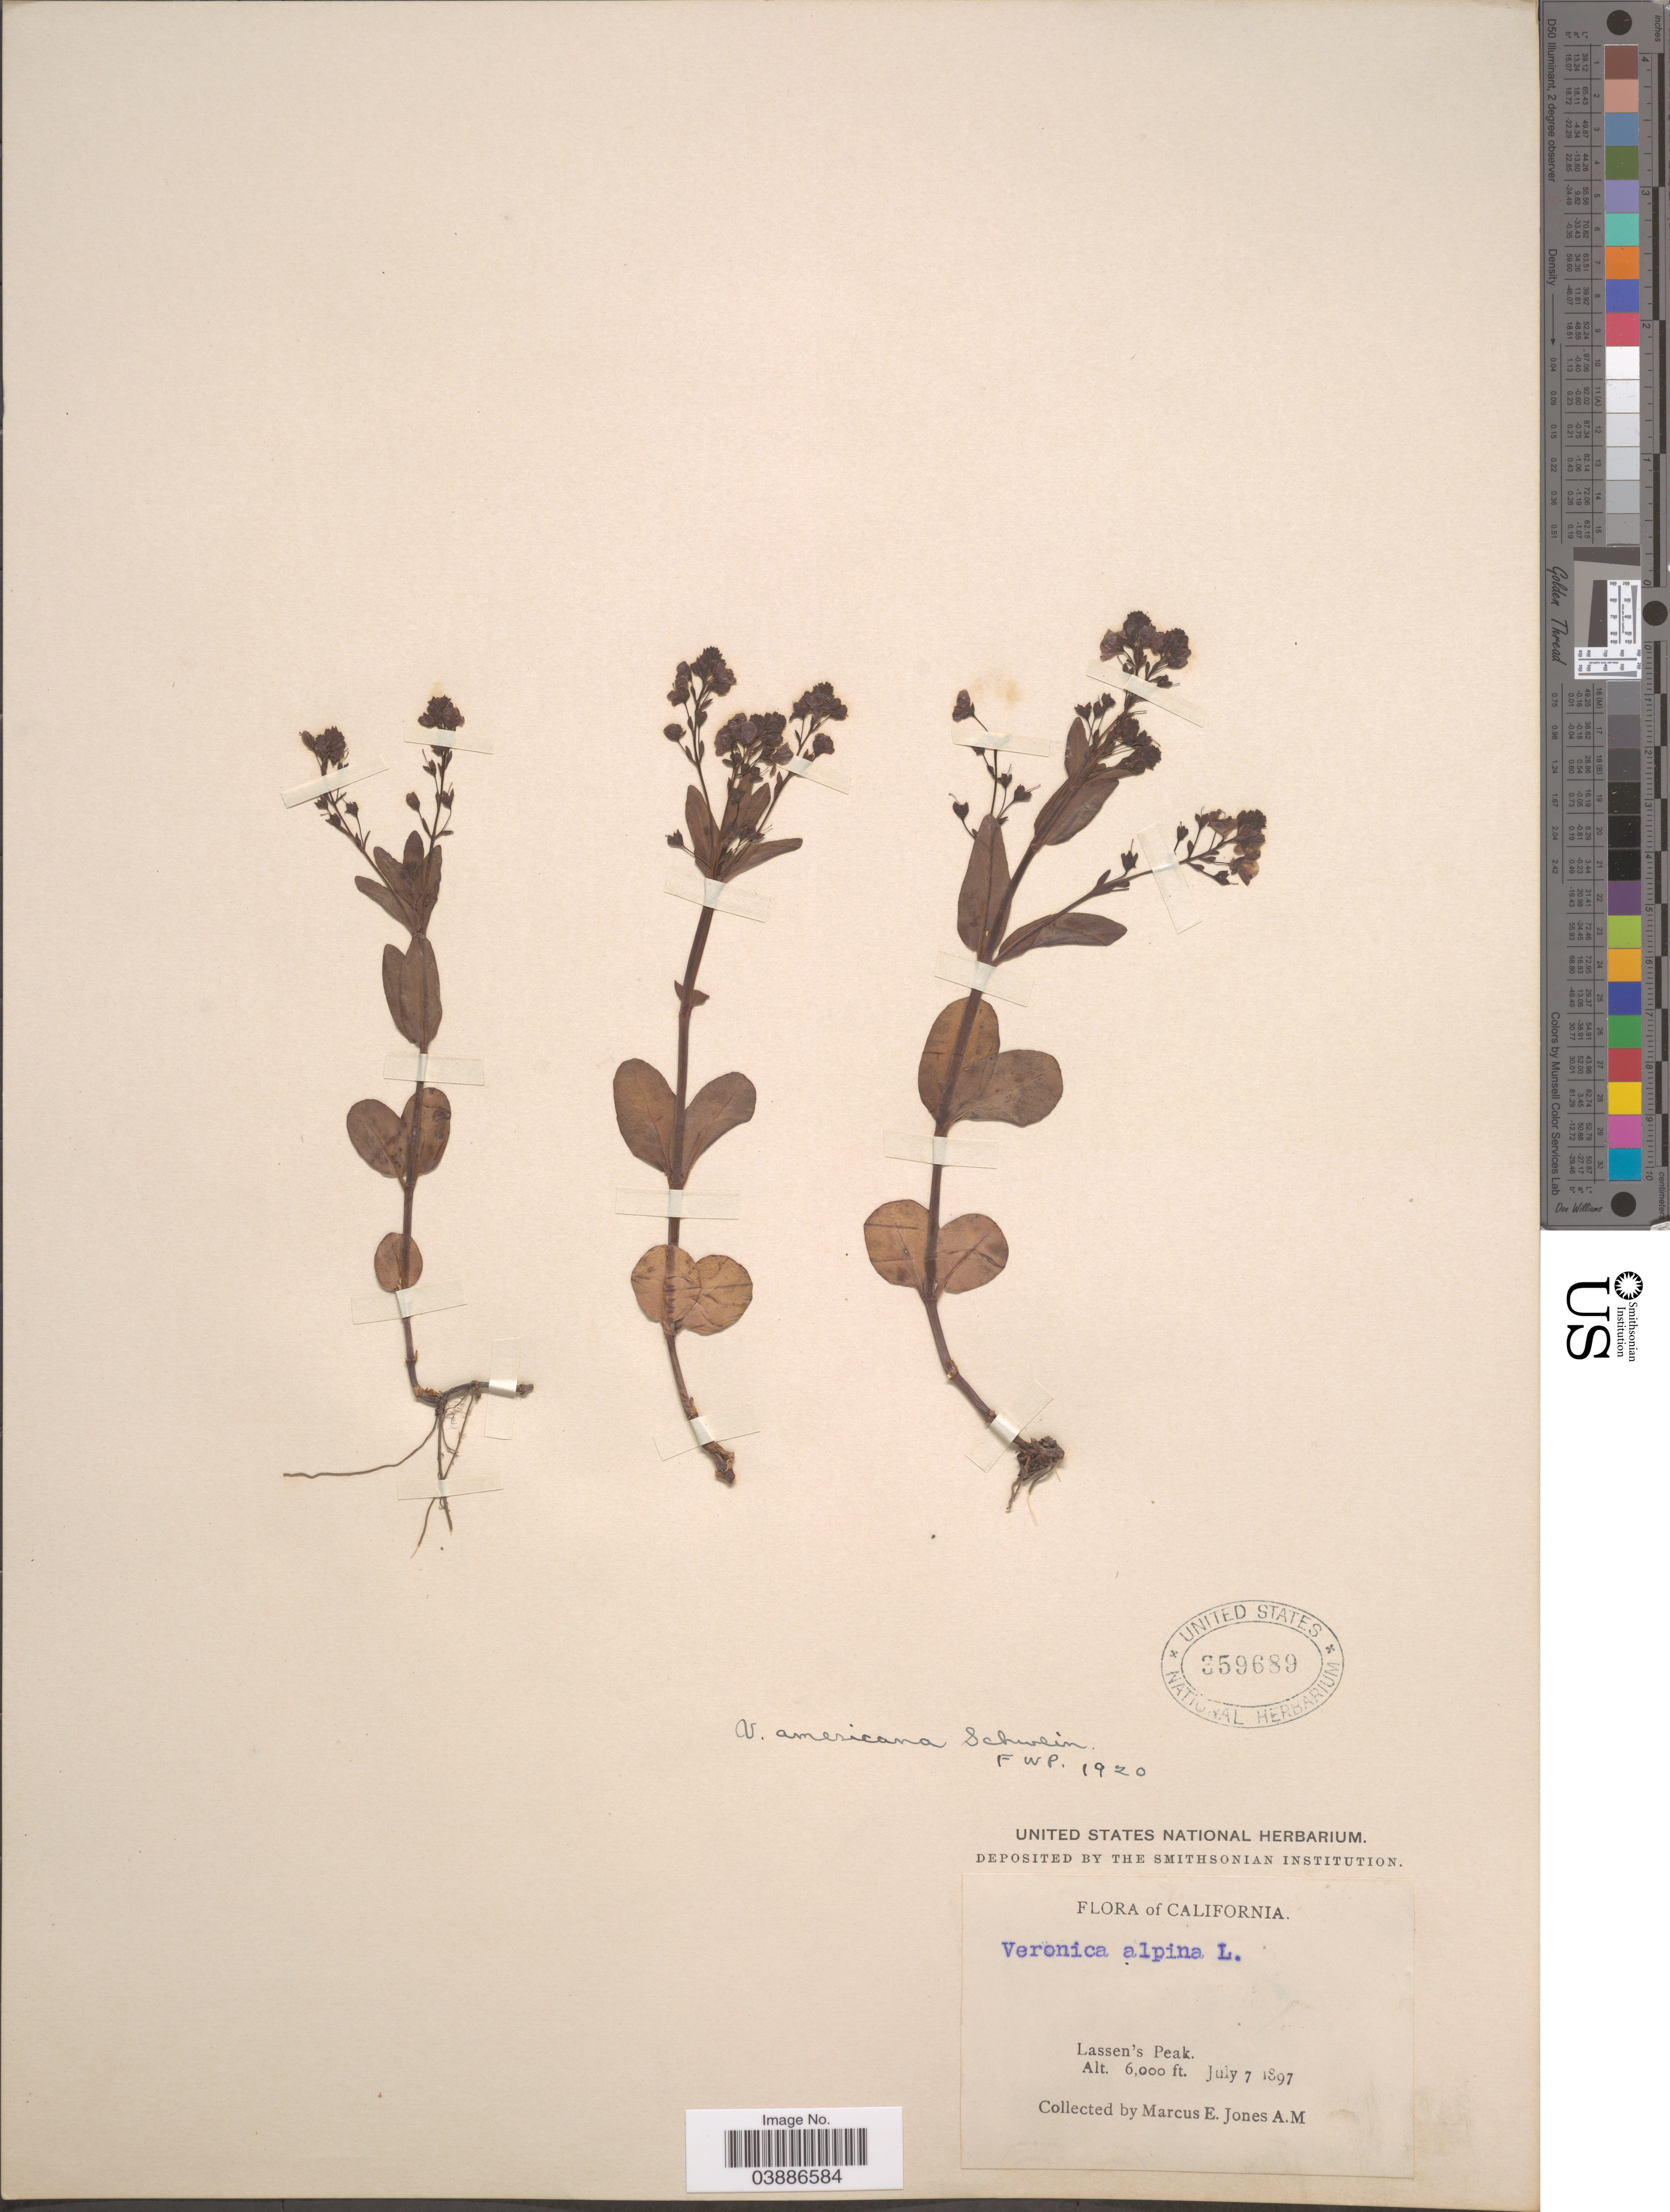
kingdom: Plantae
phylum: Tracheophyta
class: Magnoliopsida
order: Lamiales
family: Plantaginaceae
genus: Veronica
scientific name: Veronica americana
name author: Schwein. ex Benth.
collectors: M. E. Jones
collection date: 1897-07-07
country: United States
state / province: California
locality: Lassen's Peak.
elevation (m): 1829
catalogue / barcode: US 359689